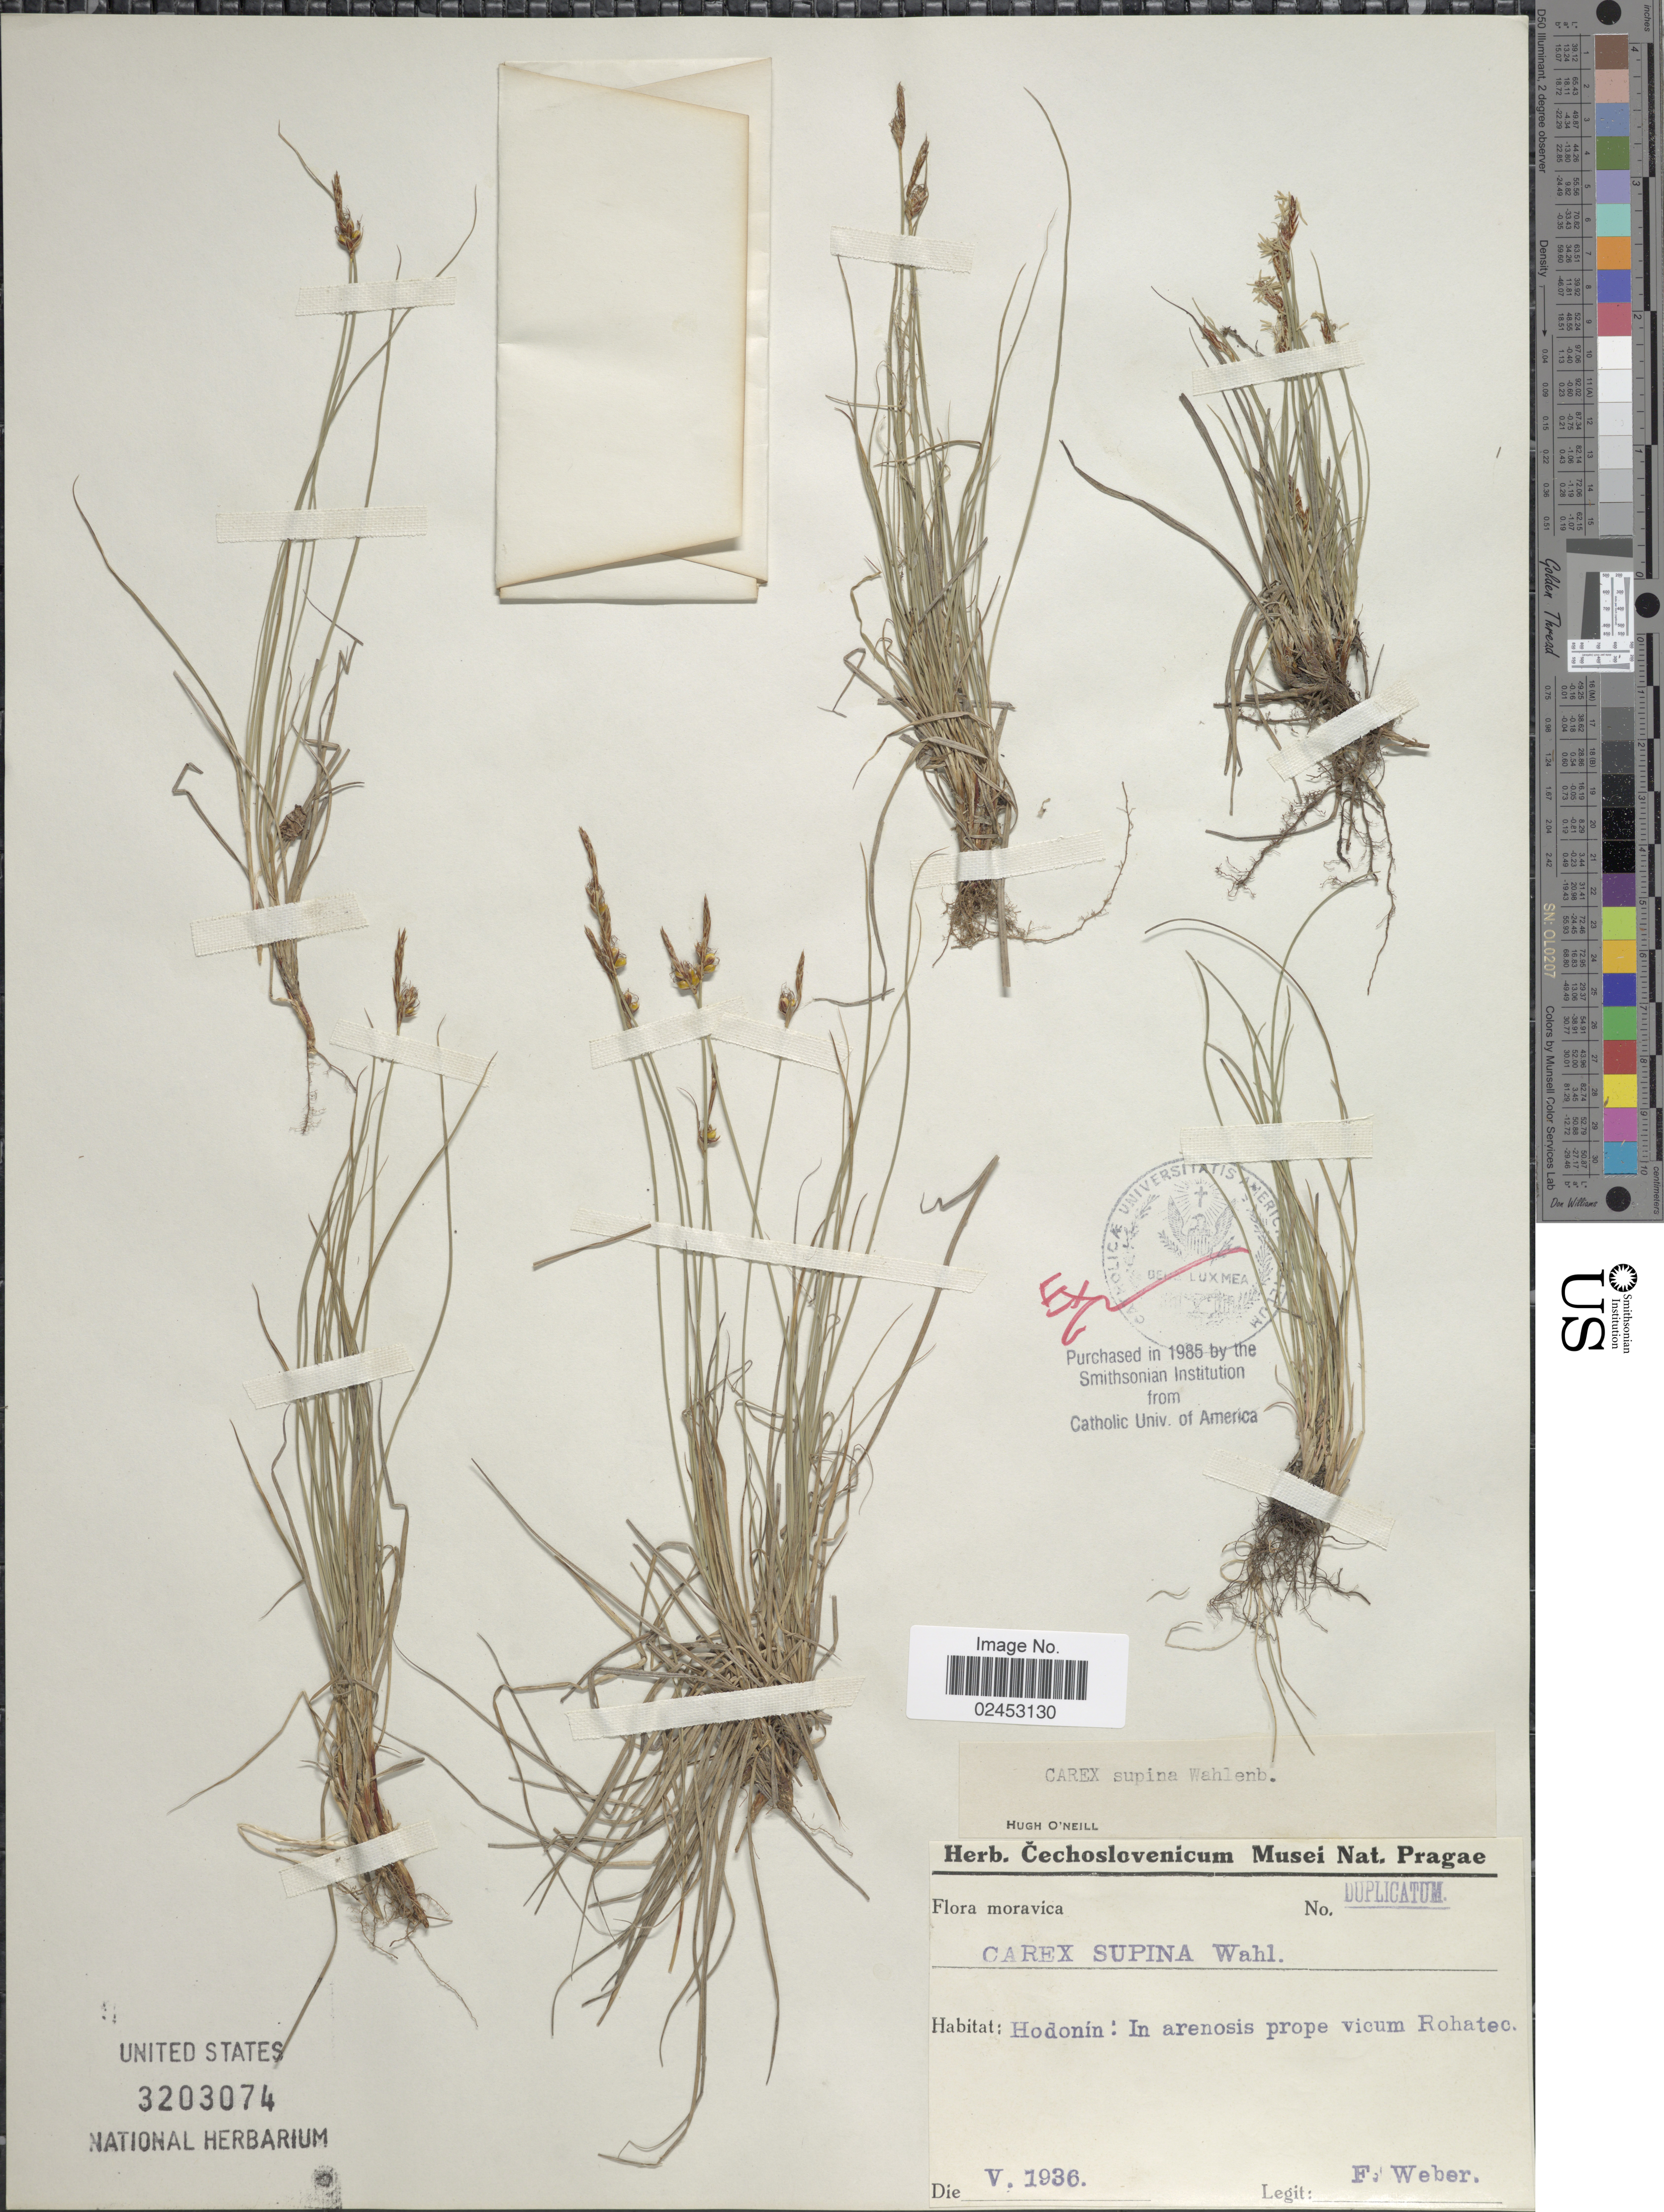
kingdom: Plantae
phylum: Tracheophyta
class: Liliopsida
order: Poales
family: Cyperaceae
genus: Carex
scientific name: Carex supina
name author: Willd. ex Wahlenb.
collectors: F. Weber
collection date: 1936-05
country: Czechia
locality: Hodonin: in arenosis prope vicum Rohatec.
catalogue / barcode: US 3203074